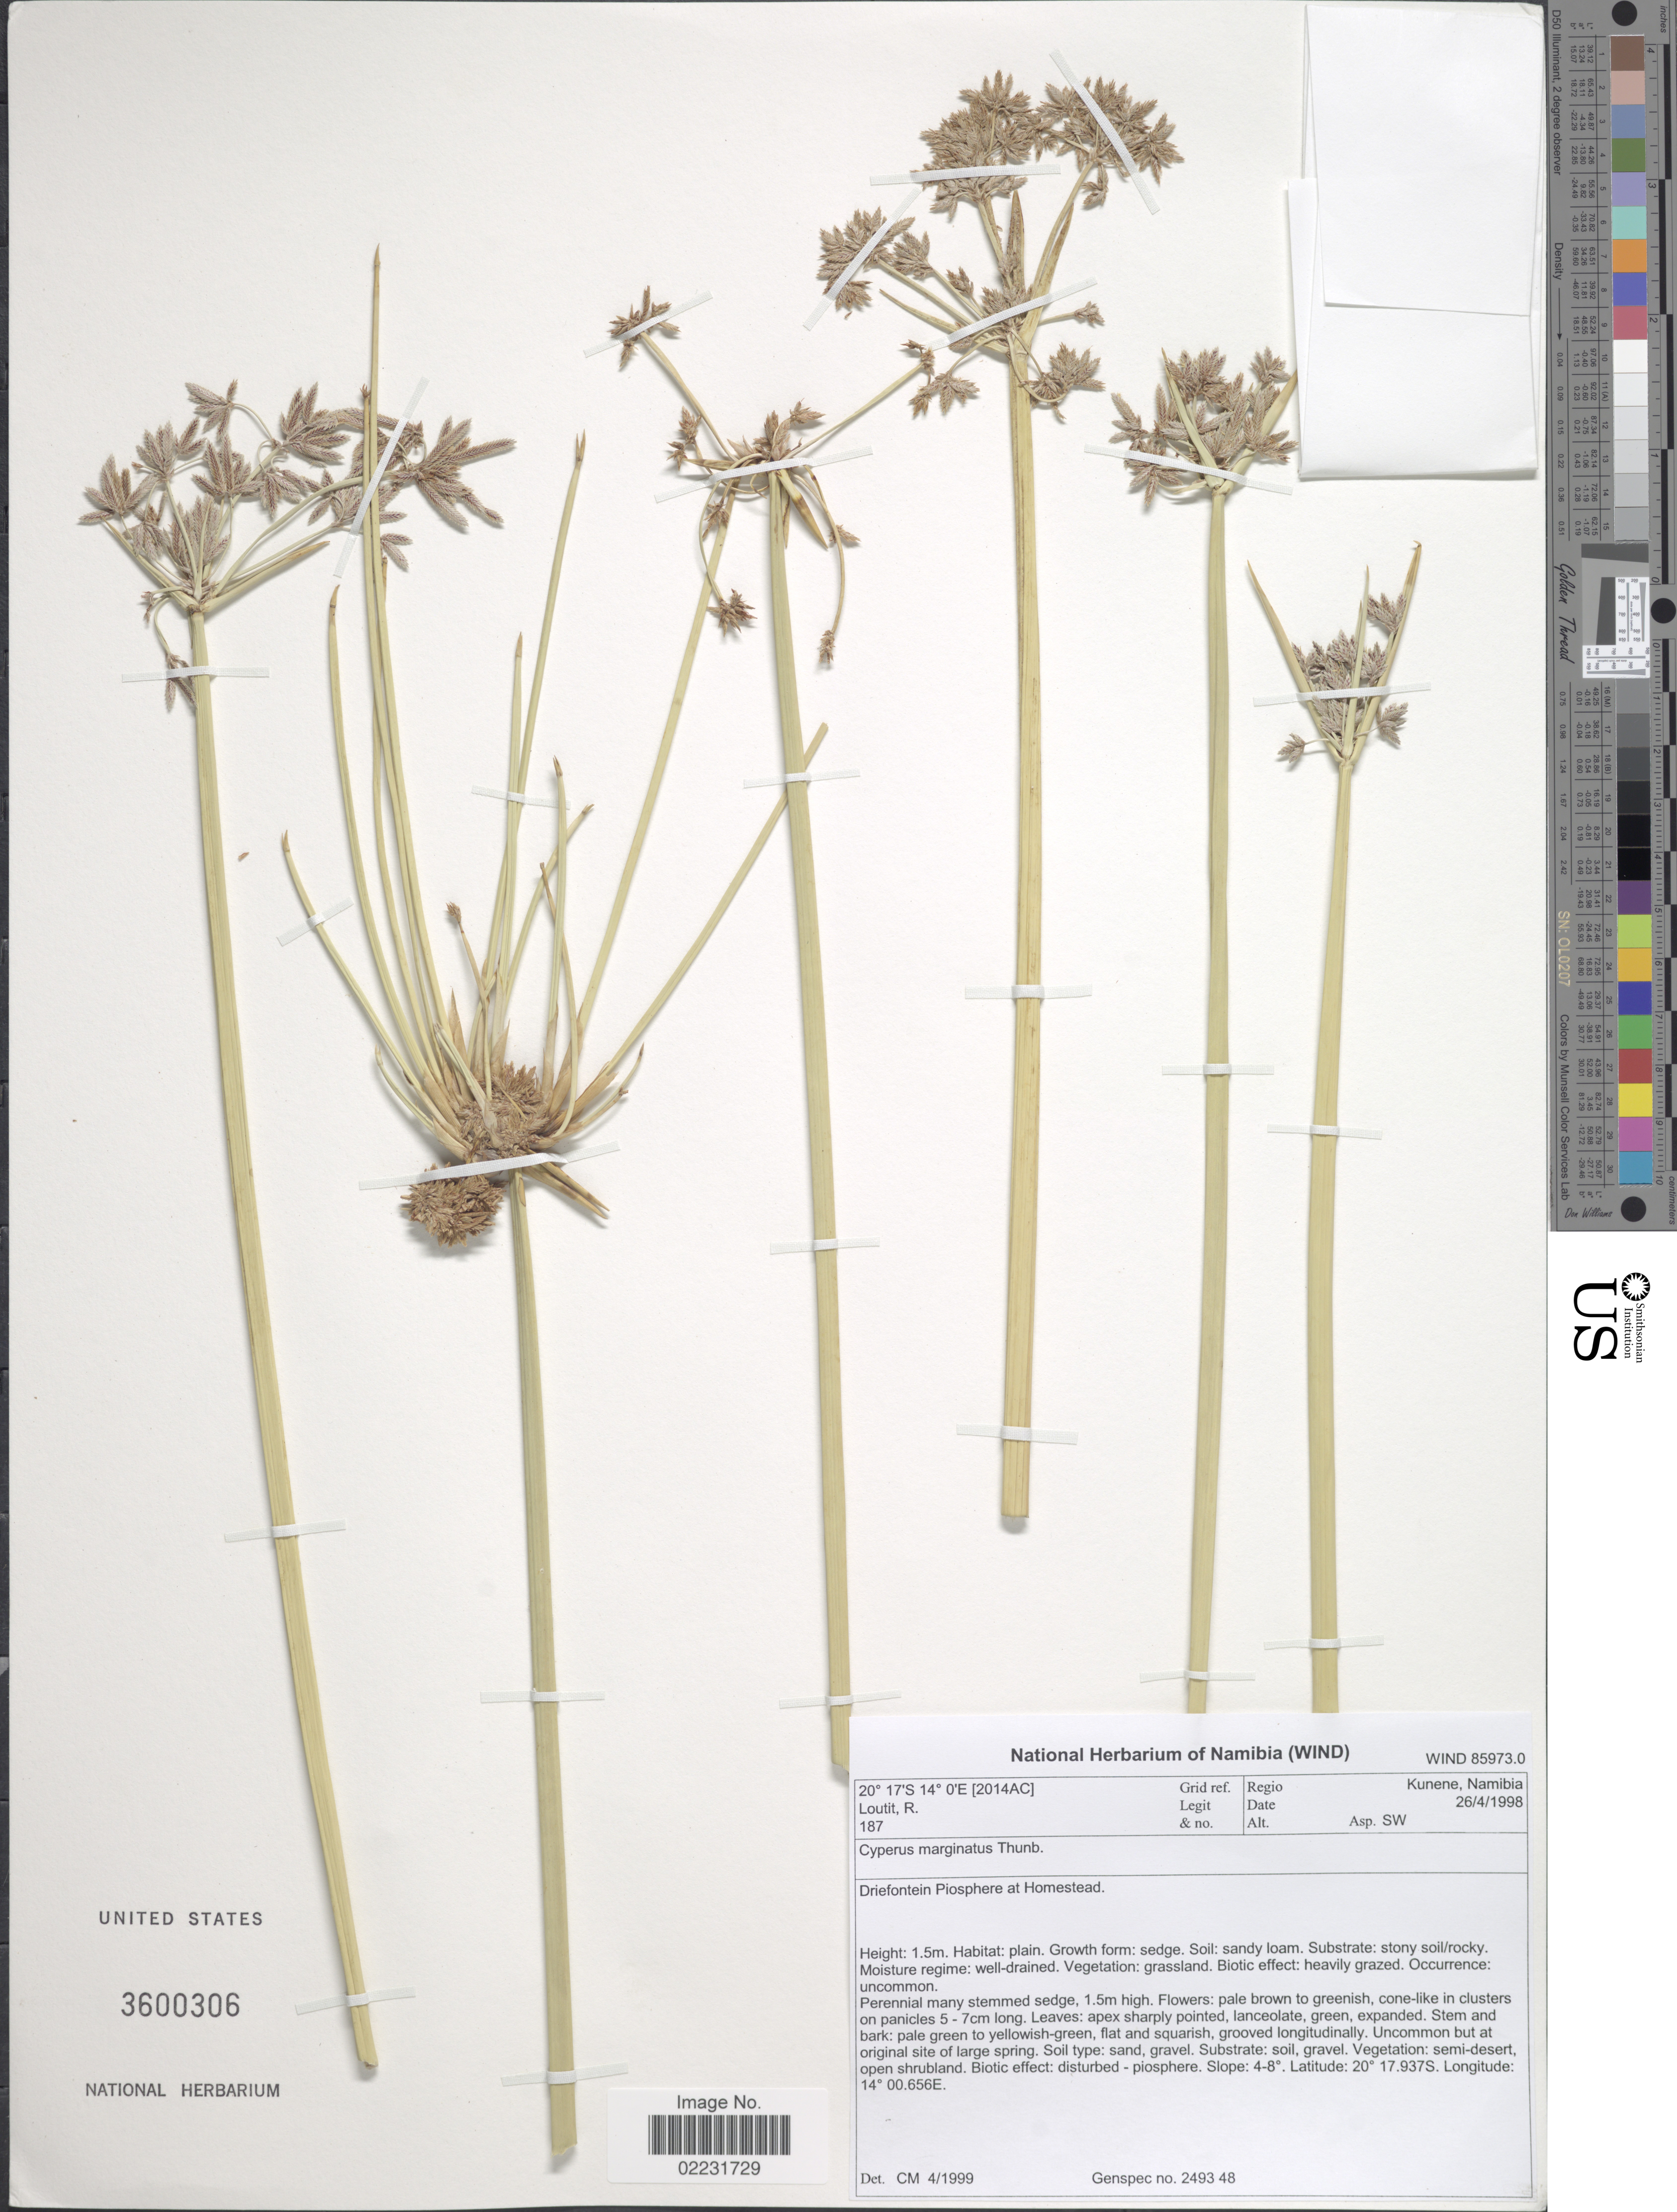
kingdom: Plantae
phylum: Tracheophyta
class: Liliopsida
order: Poales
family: Cyperaceae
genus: Cyperus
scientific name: Cyperus marginatus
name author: Thunb.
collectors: R. Loutit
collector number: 187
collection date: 1998-04-26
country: Namibia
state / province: Kunene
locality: Driefontein Piosphere at Homestead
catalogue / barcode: US 3600306